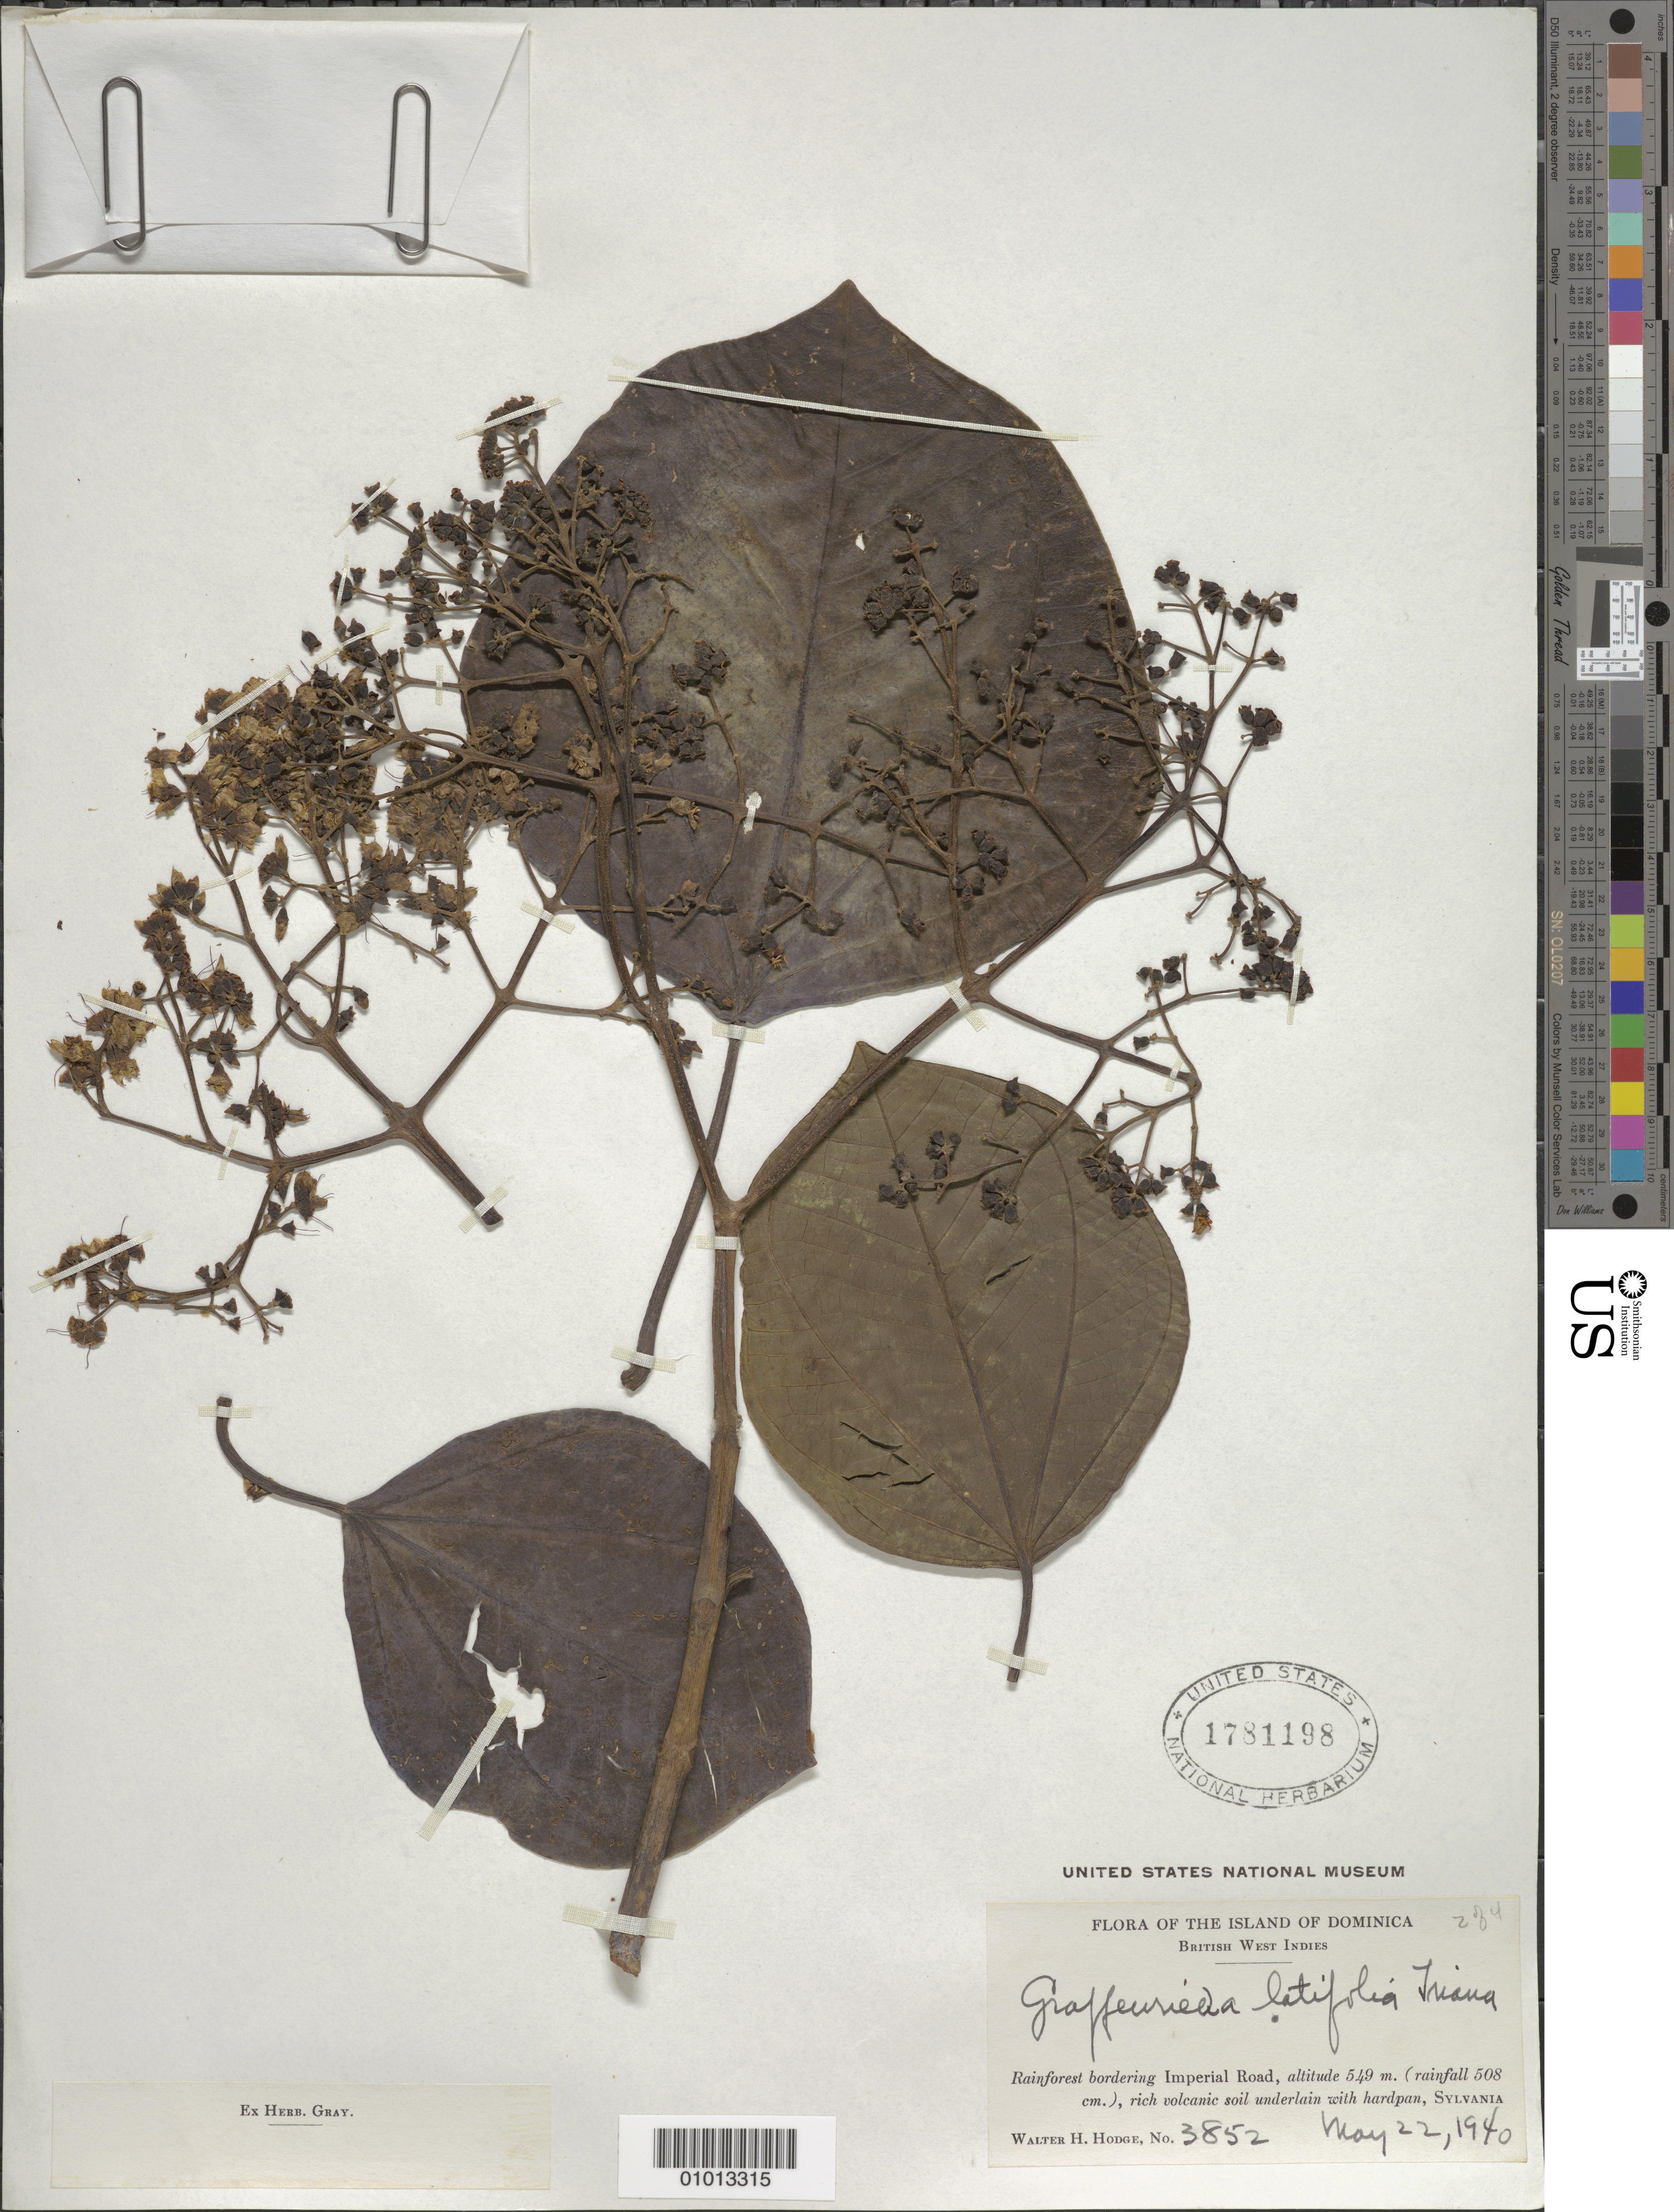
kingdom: Plantae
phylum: Tracheophyta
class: Magnoliopsida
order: Myrtales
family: Melastomataceae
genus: Graffenrieda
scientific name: Graffenrieda latifolia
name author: (Naudin) Triana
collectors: W. Hodge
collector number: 3852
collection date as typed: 22 May 1940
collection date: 1940-05-22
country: Dominica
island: Dominica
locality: Imperial Road, Sylvania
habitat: Rainforest bordering road (rainfall 508 cm), rich volcanic soil underlain with hardpan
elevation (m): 549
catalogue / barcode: US 1781198